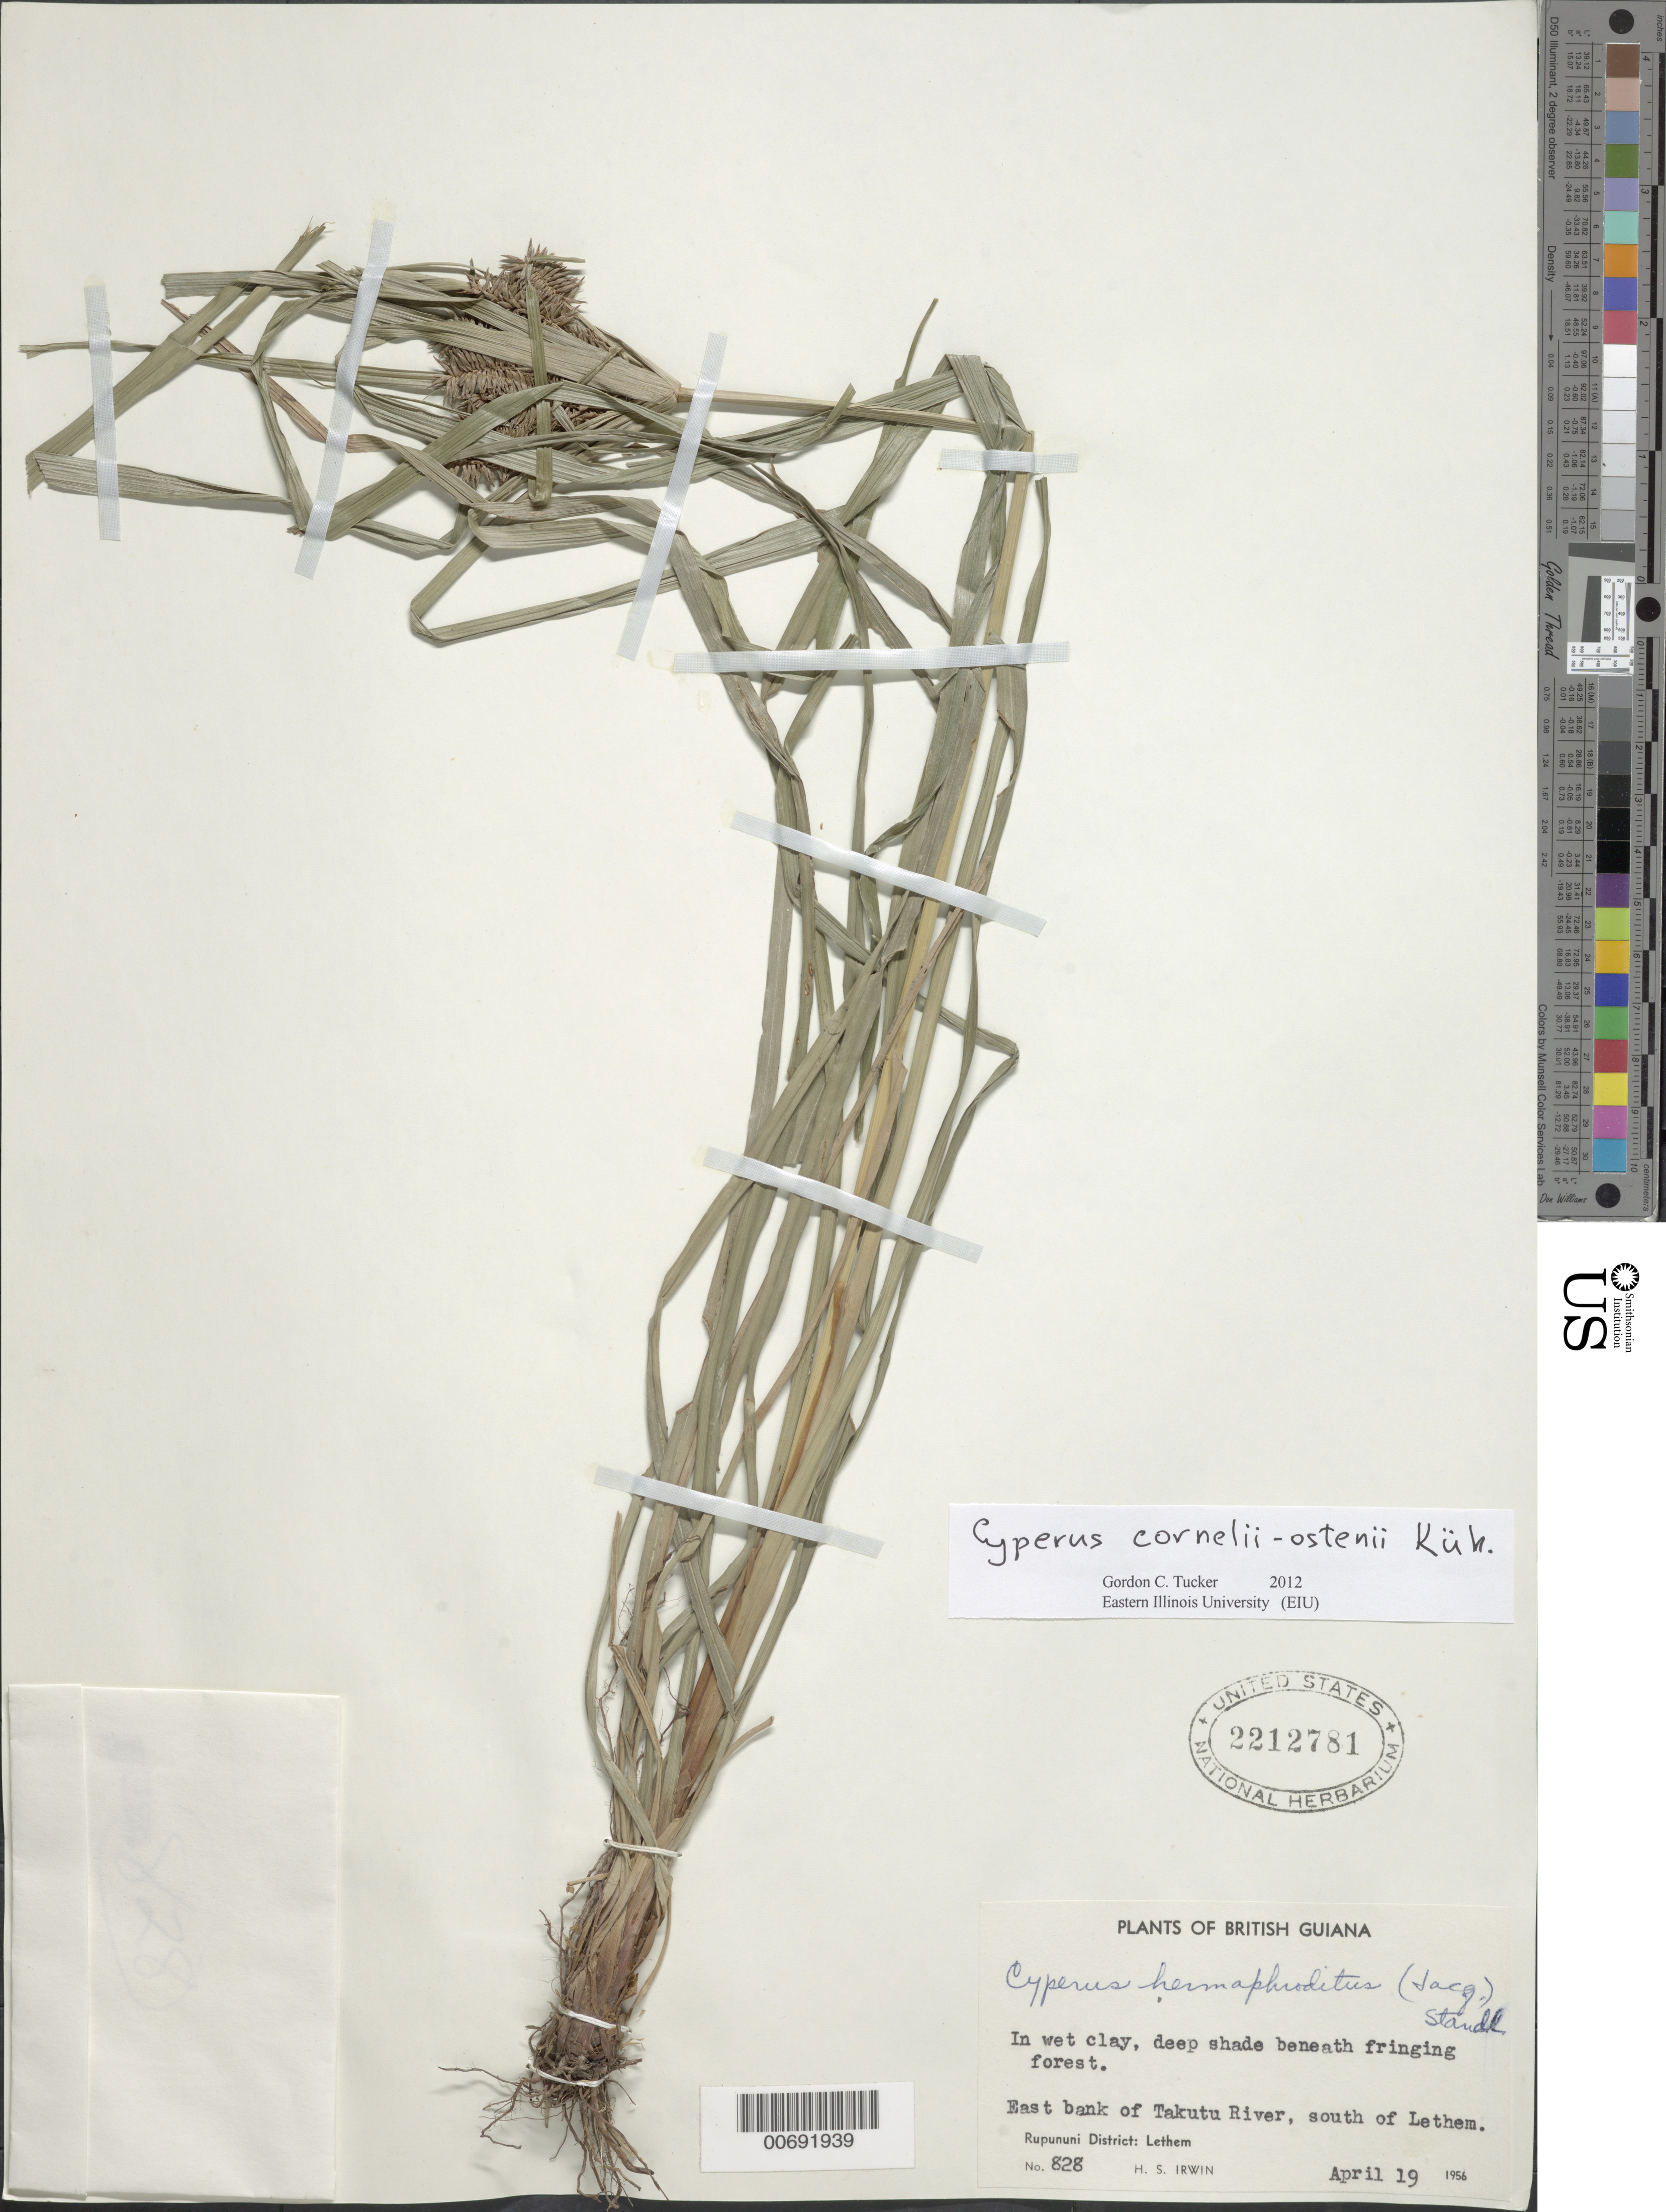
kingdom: Plantae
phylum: Tracheophyta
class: Liliopsida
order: Poales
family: Cyperaceae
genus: Cyperus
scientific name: Cyperus cornelii-ostenii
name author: Kük.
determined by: Tucker, G. C.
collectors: H. Irwin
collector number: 828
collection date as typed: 19-Apr-56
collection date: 1956-04-19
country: Guyana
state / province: U. Takutu-U. Essequibo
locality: Lethem, S. of, east bank of Takutu R., Rupununi Dist.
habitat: Wet clay, deep shade beneath fringing forest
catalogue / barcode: US 2212781